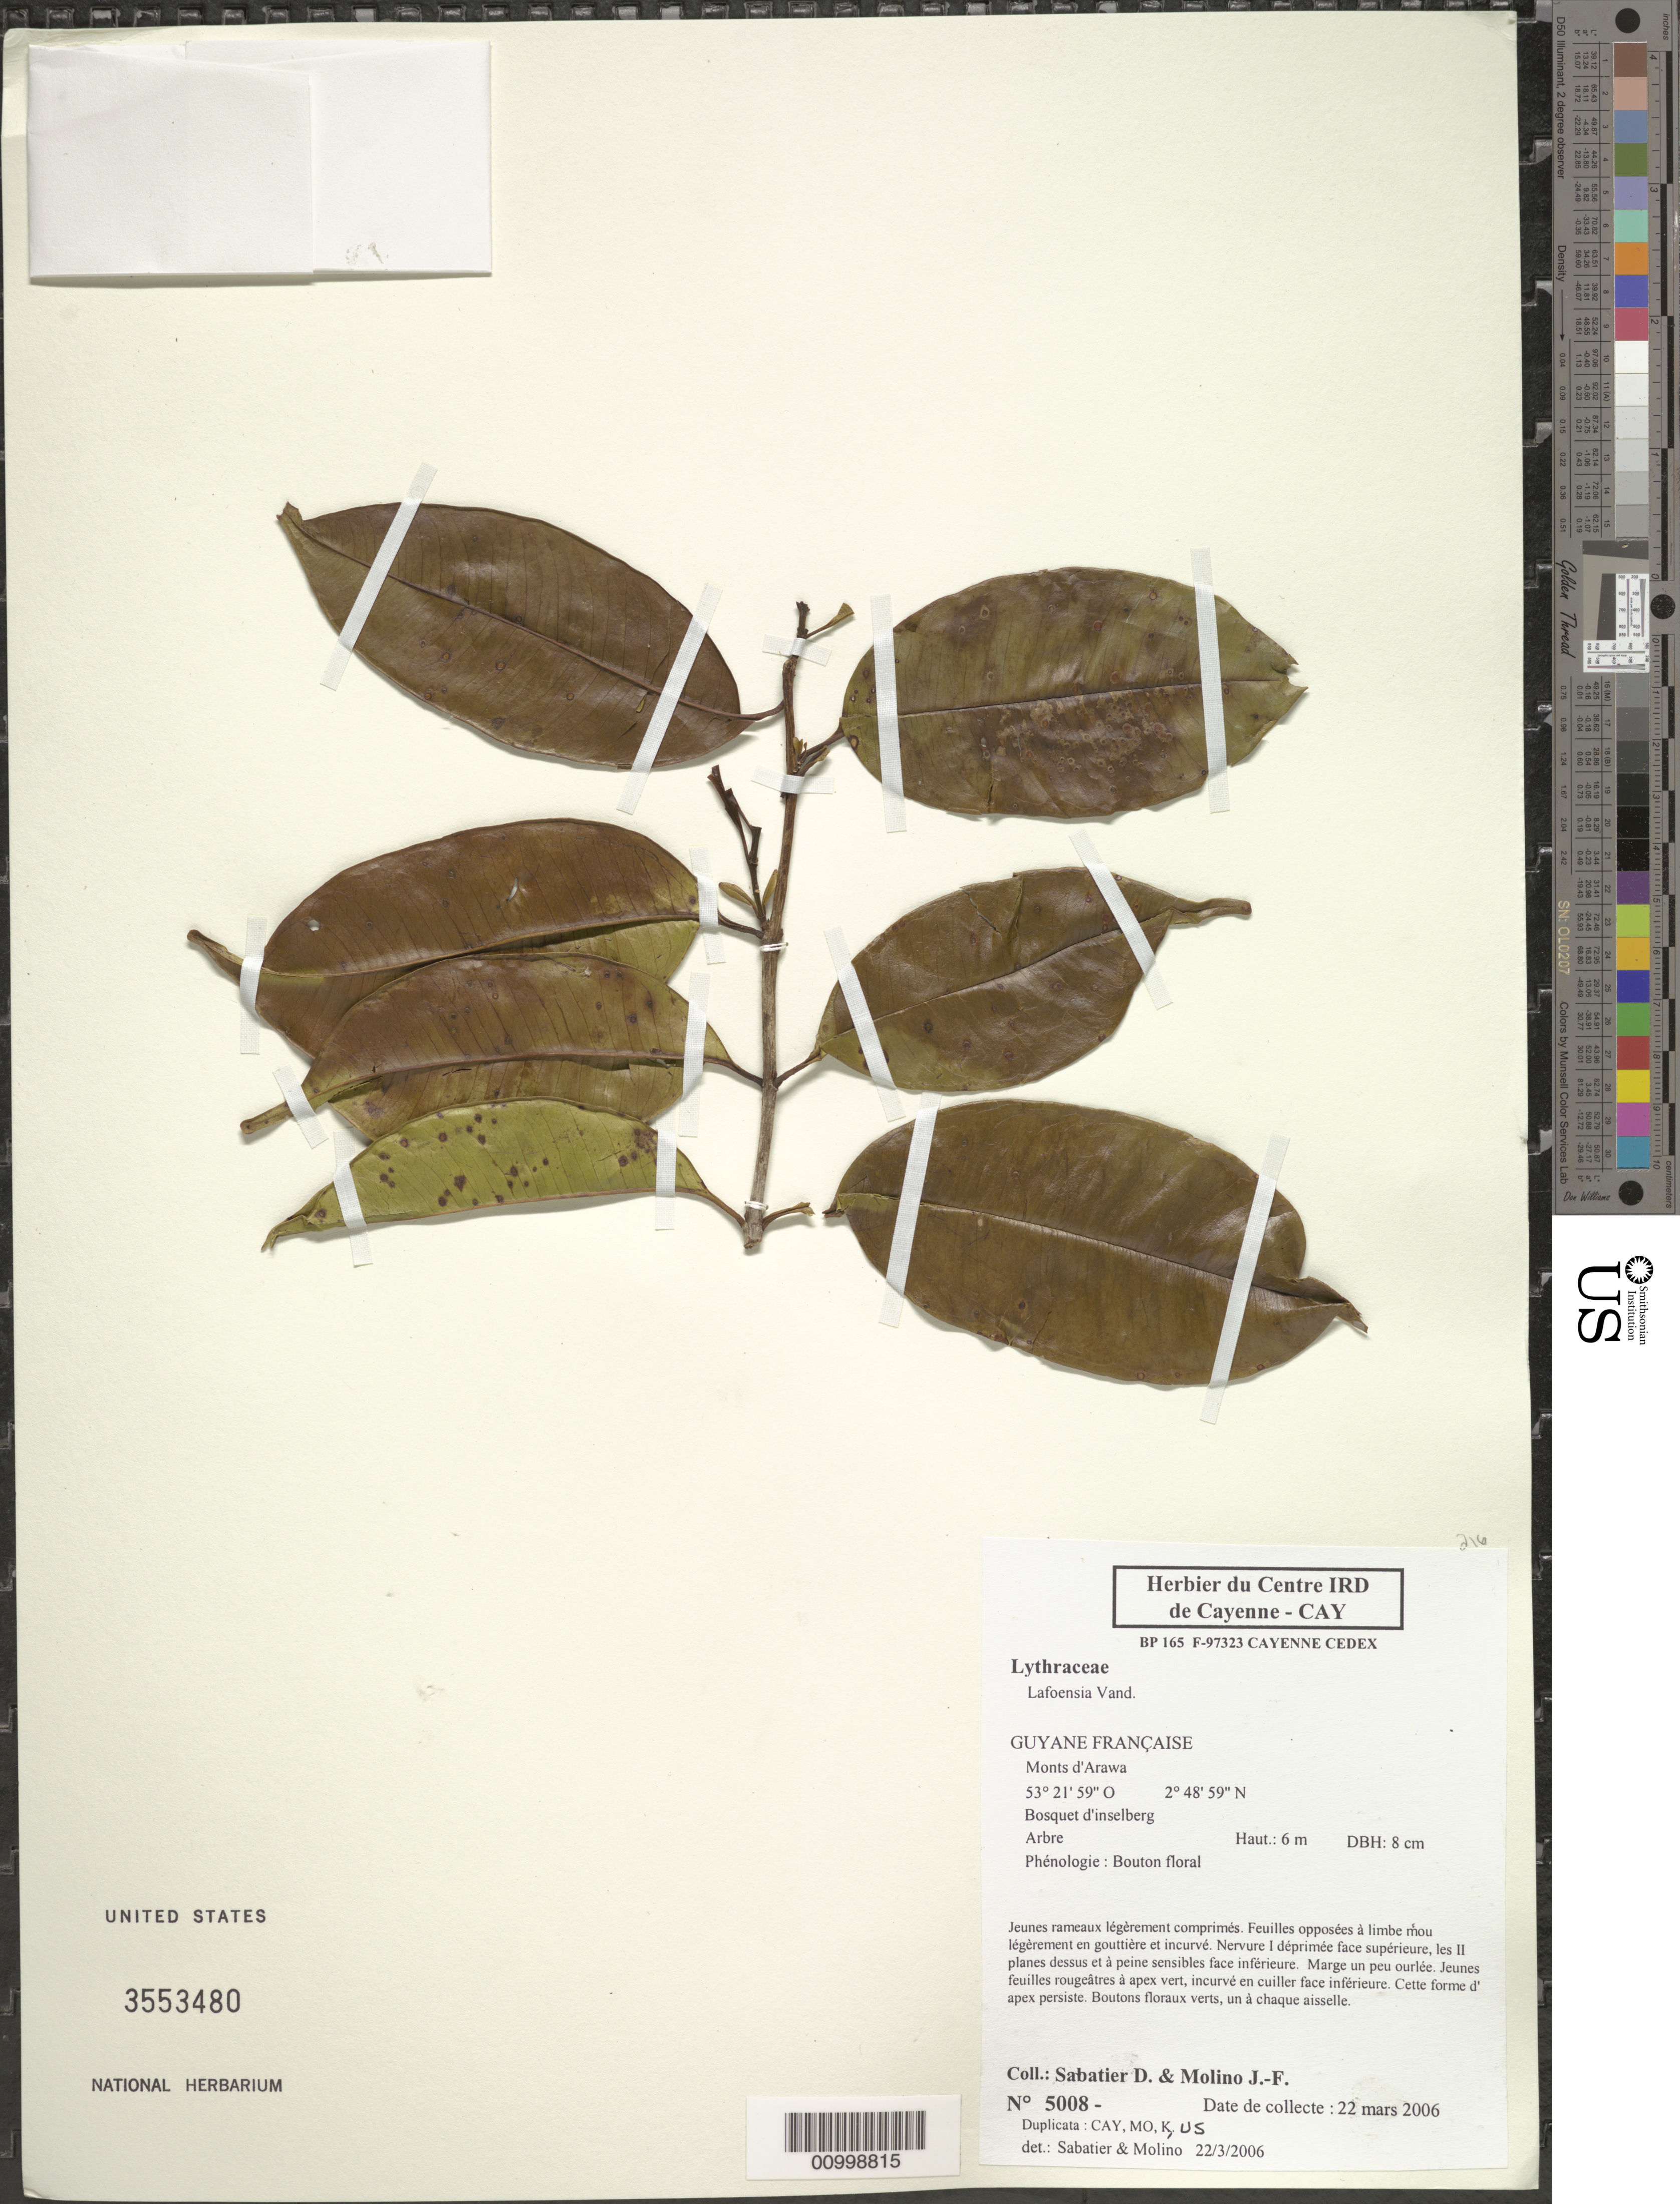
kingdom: Plantae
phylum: Tracheophyta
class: Magnoliopsida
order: Myrtales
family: Lythraceae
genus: Lafoensia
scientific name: Lafoensia sp.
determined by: Sabatier, D.; Molino, J. F.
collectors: D. Sabatier & J. Molino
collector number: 5008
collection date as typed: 22-Mar-06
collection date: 2006-03-22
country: French Guiana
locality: Monts d'Arawa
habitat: Bosquet d'inselberg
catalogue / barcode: US 3553480